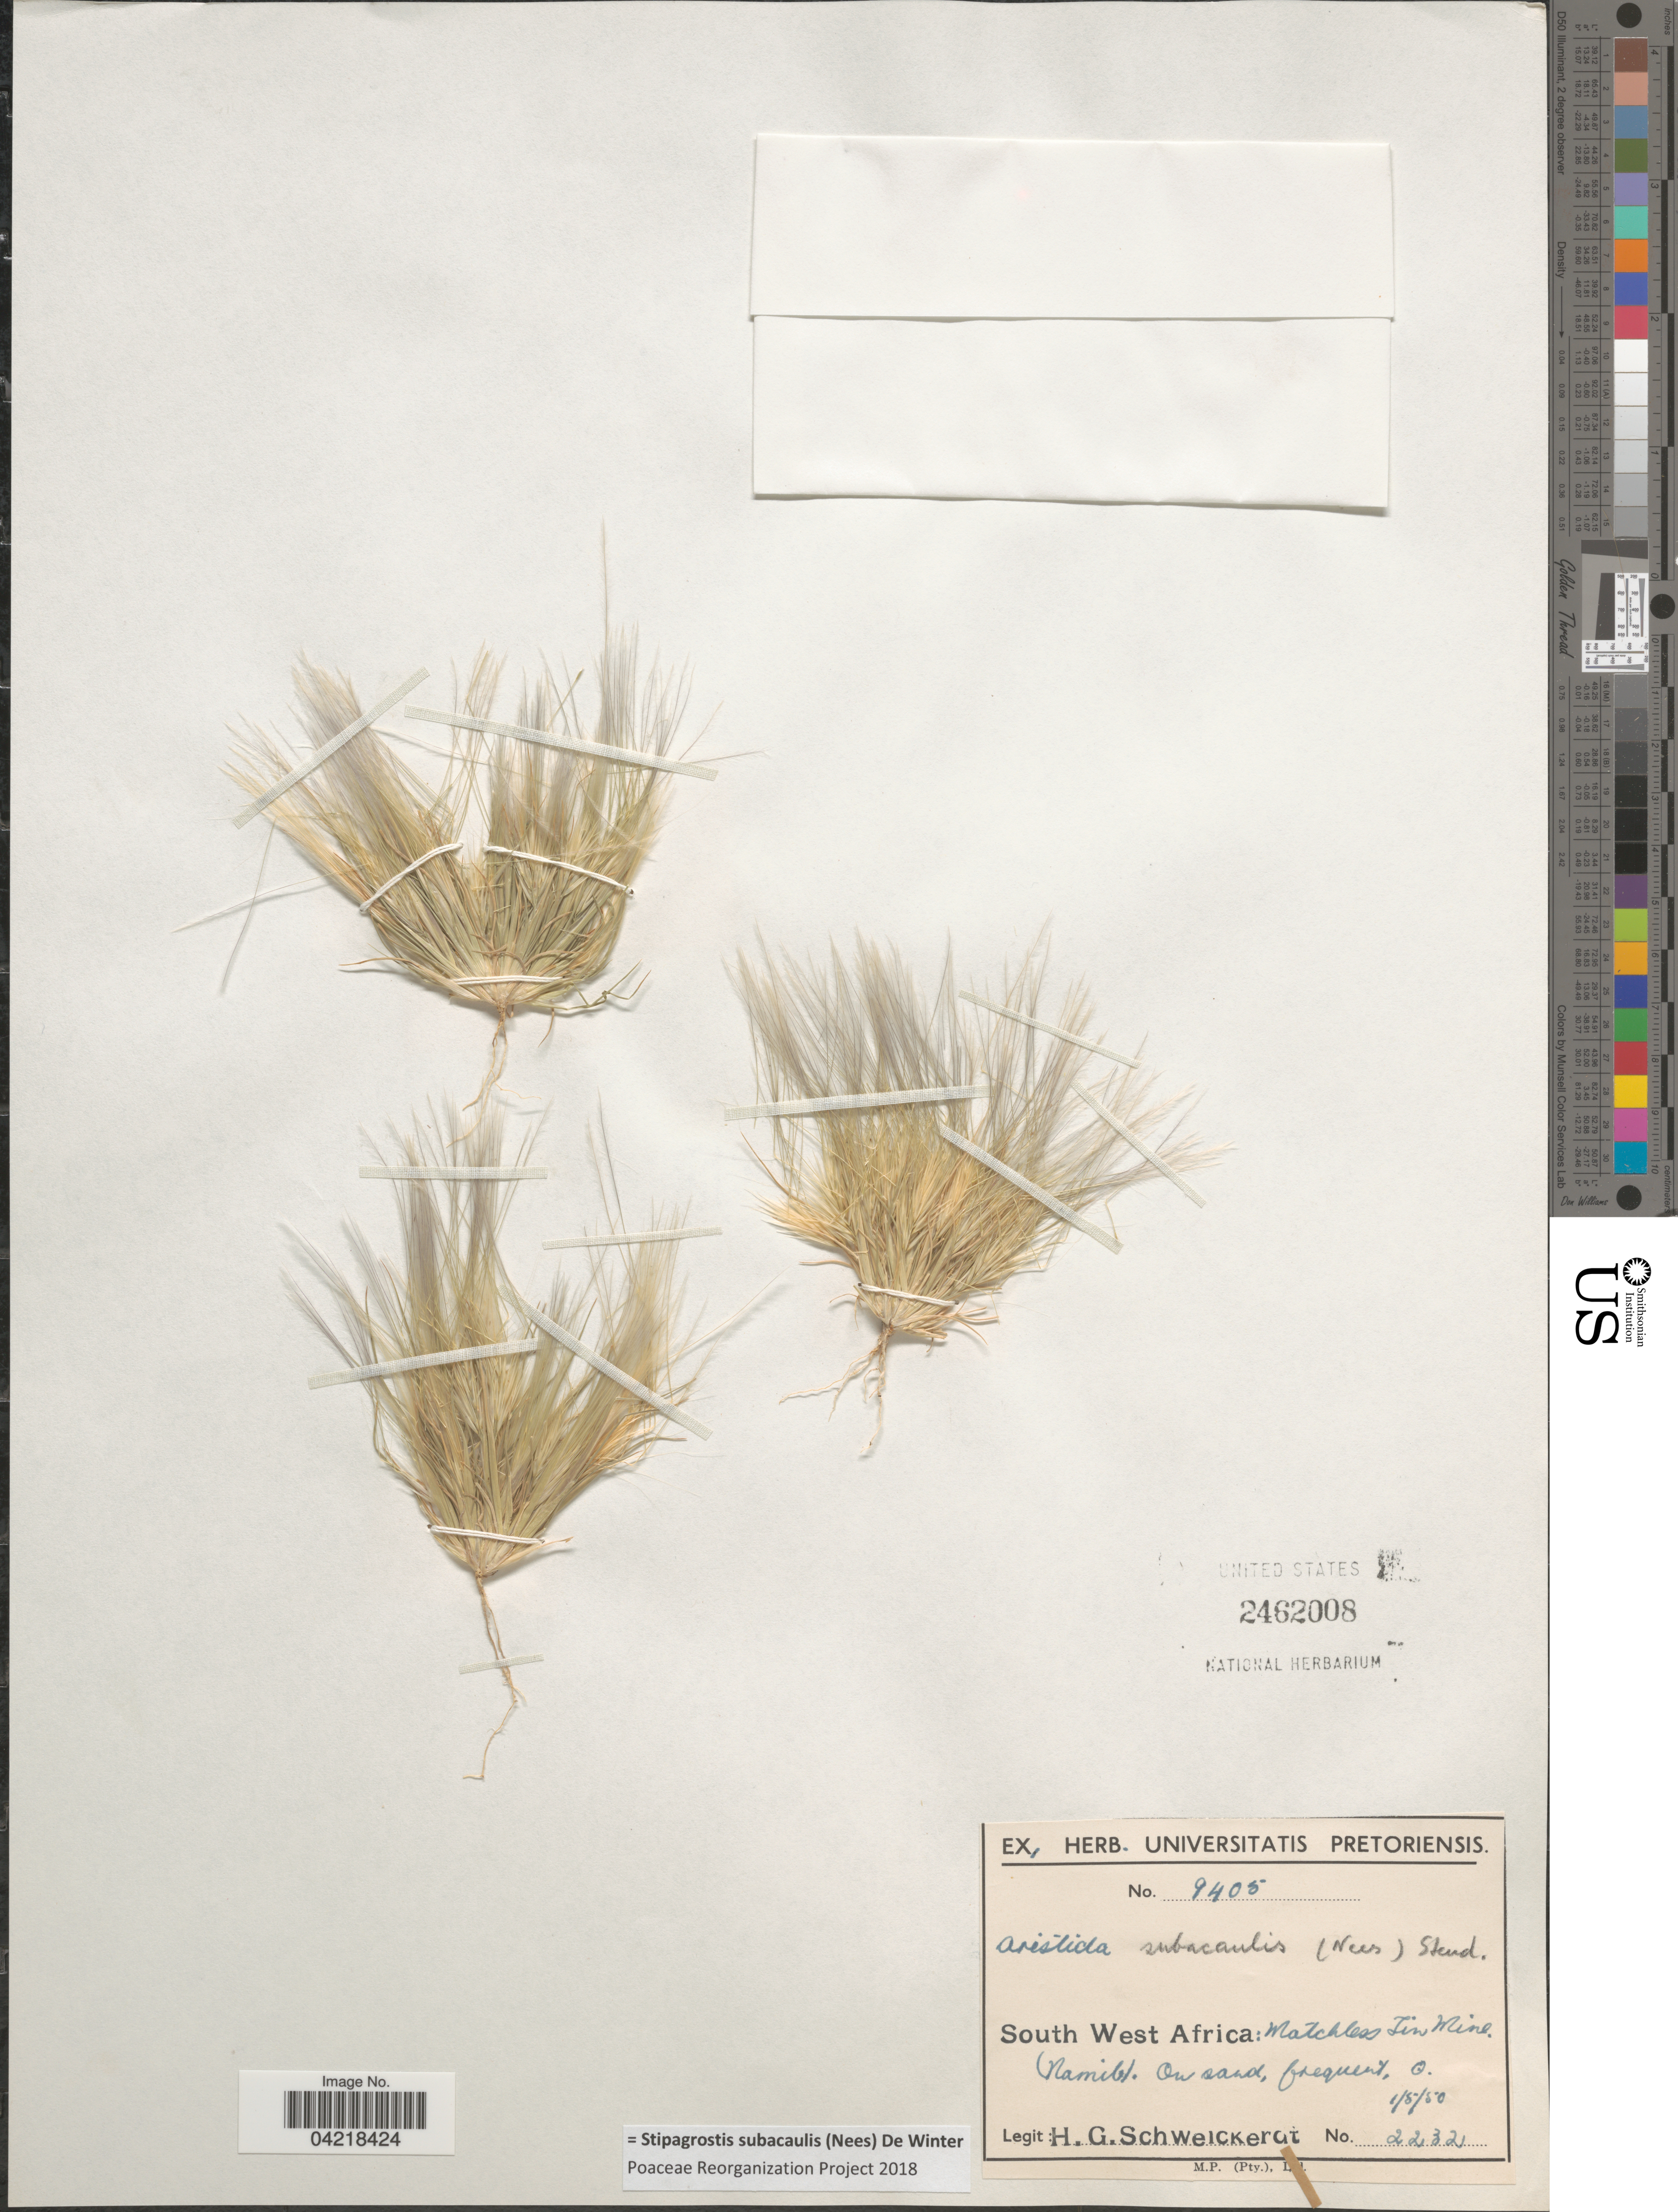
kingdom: Plantae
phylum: Tracheophyta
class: Liliopsida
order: Poales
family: Poaceae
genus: Stipagrostis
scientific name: Stipagrostis subacaulis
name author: (Nees) De Winter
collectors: H. Schweickerdt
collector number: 2232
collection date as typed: Transcribed d/m/y: 1/5/50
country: Namibia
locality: South West Africa: Matchless Tin Mine (Namib).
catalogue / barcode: US 2462008